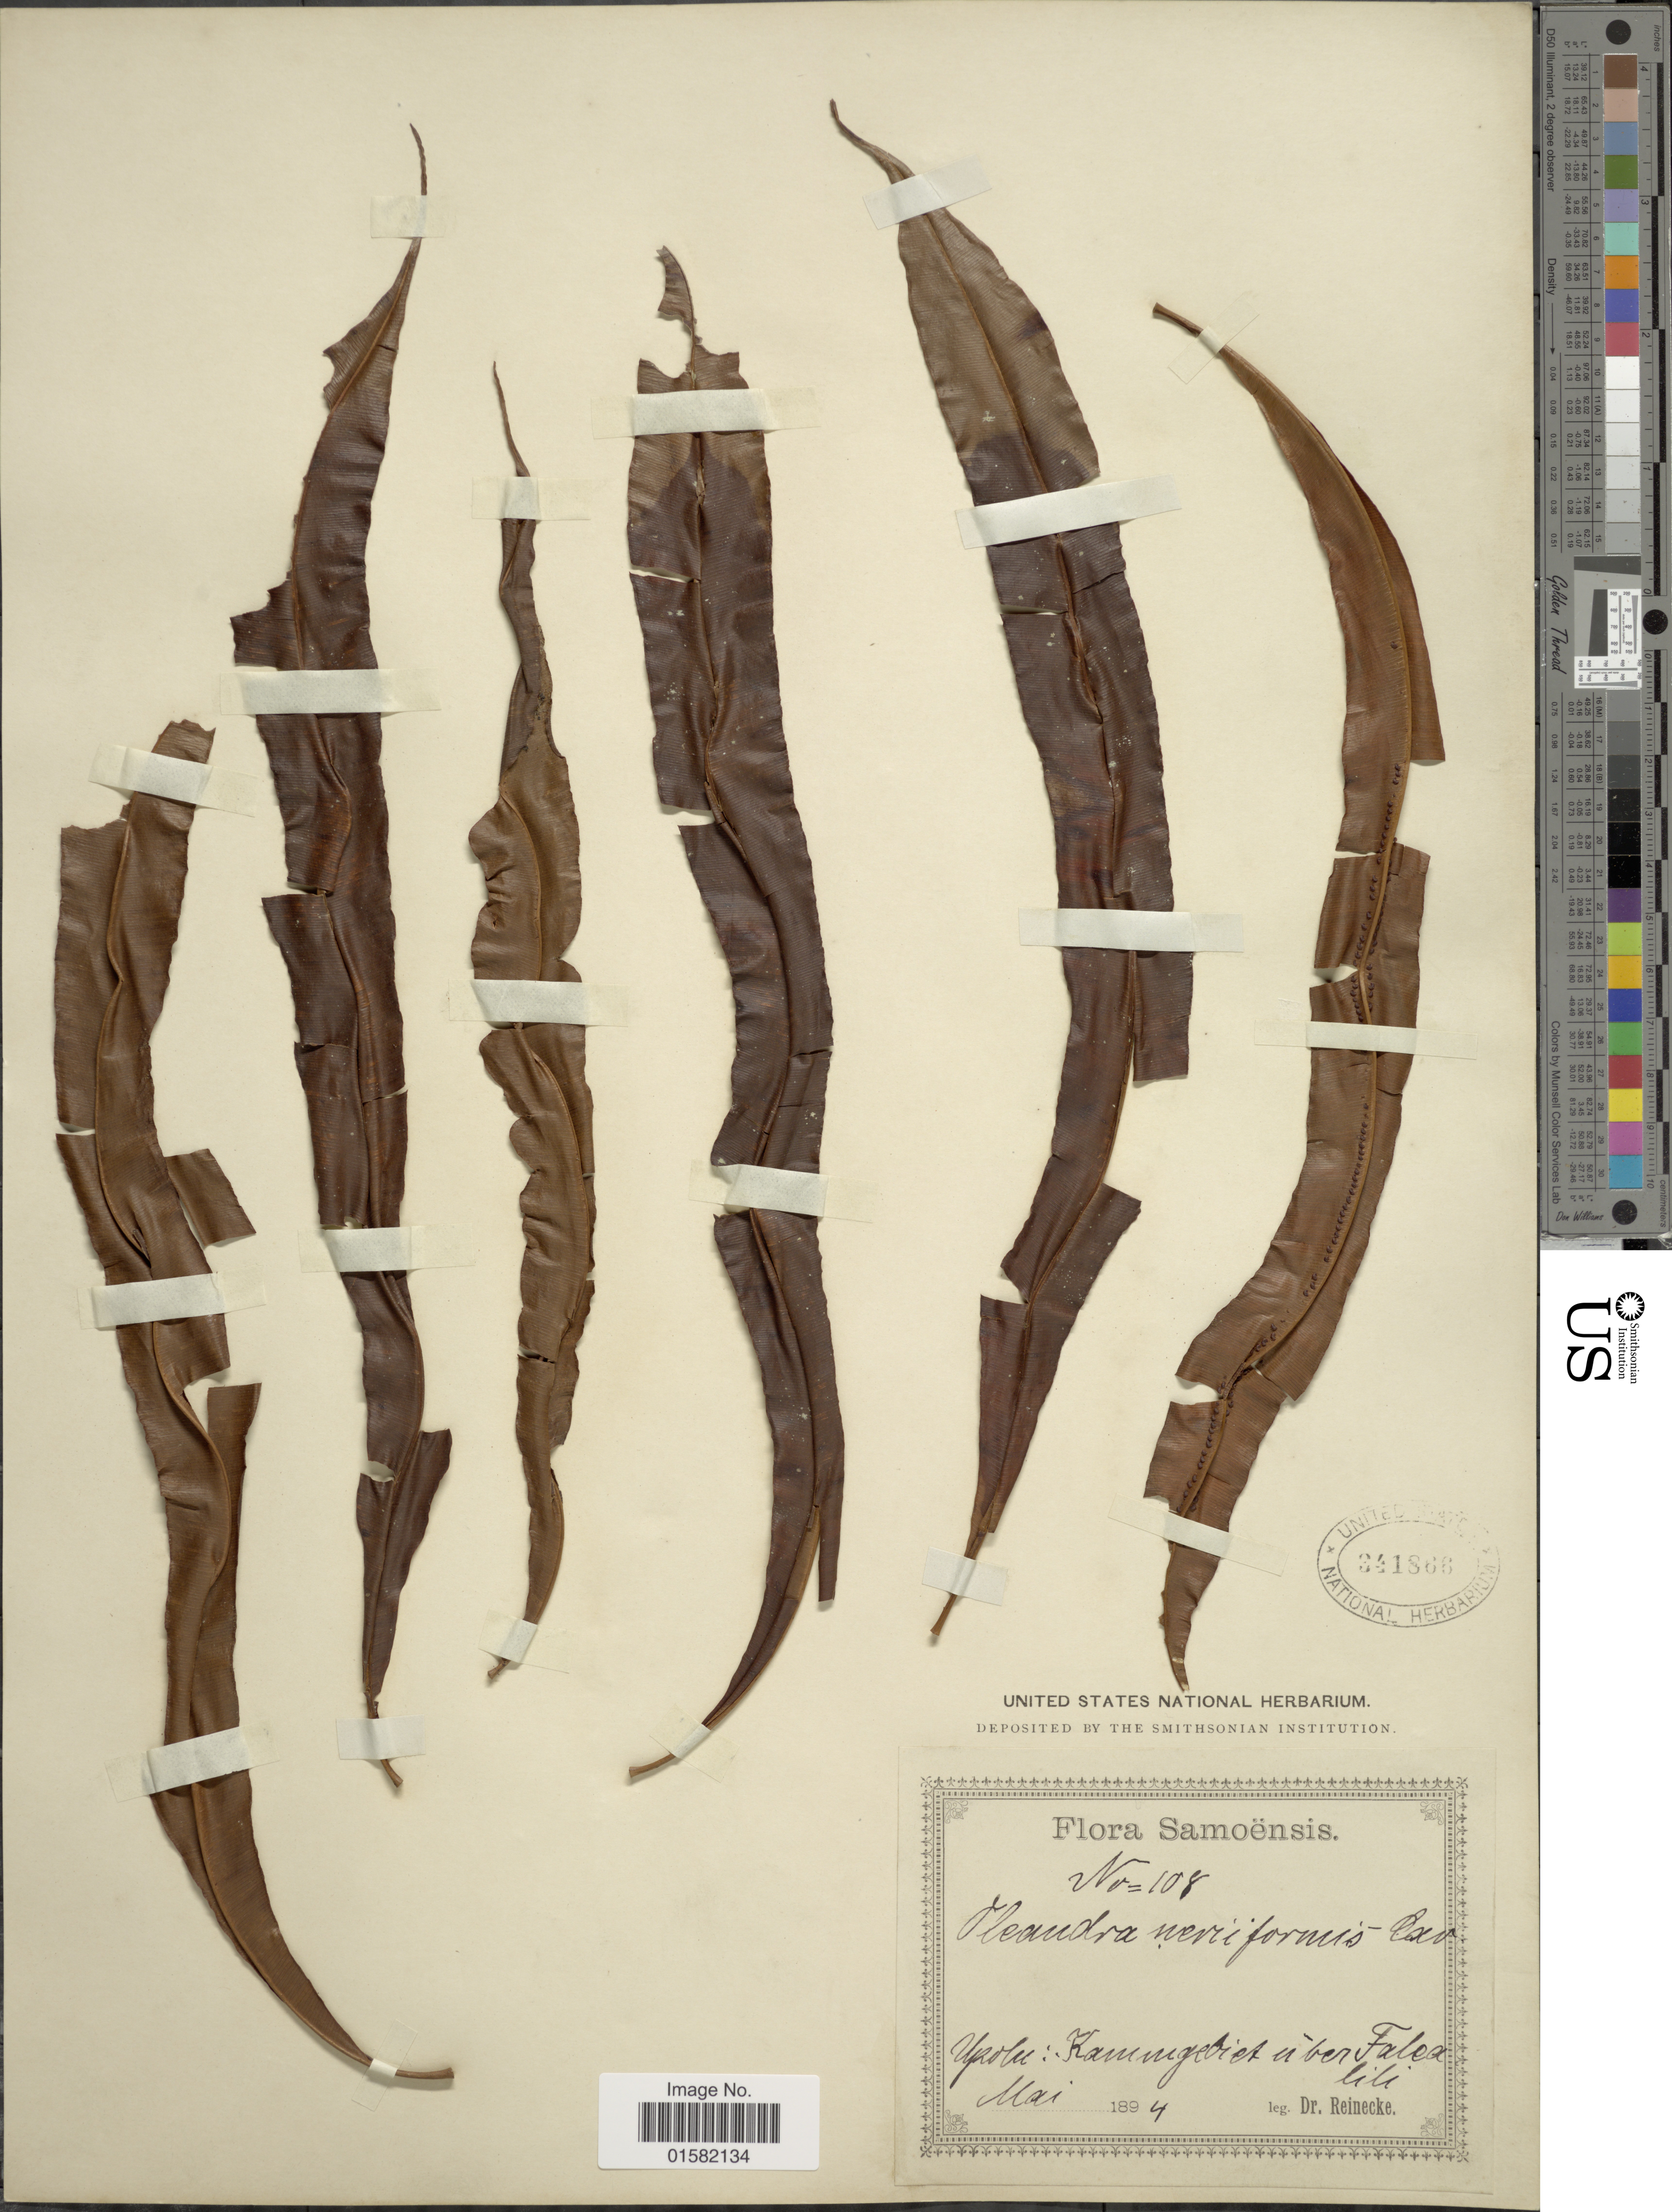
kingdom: Plantae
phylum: Tracheophyta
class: Polypodiopsida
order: Polypodiales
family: Oleandraceae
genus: Oleandra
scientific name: Oleandra neriiformis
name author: Cav.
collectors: -- Reinecke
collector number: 108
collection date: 1894-05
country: Samoa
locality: Samoënsis, Upolu: Kammgebiet uber Falealili. [interpreted]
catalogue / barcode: US 341866